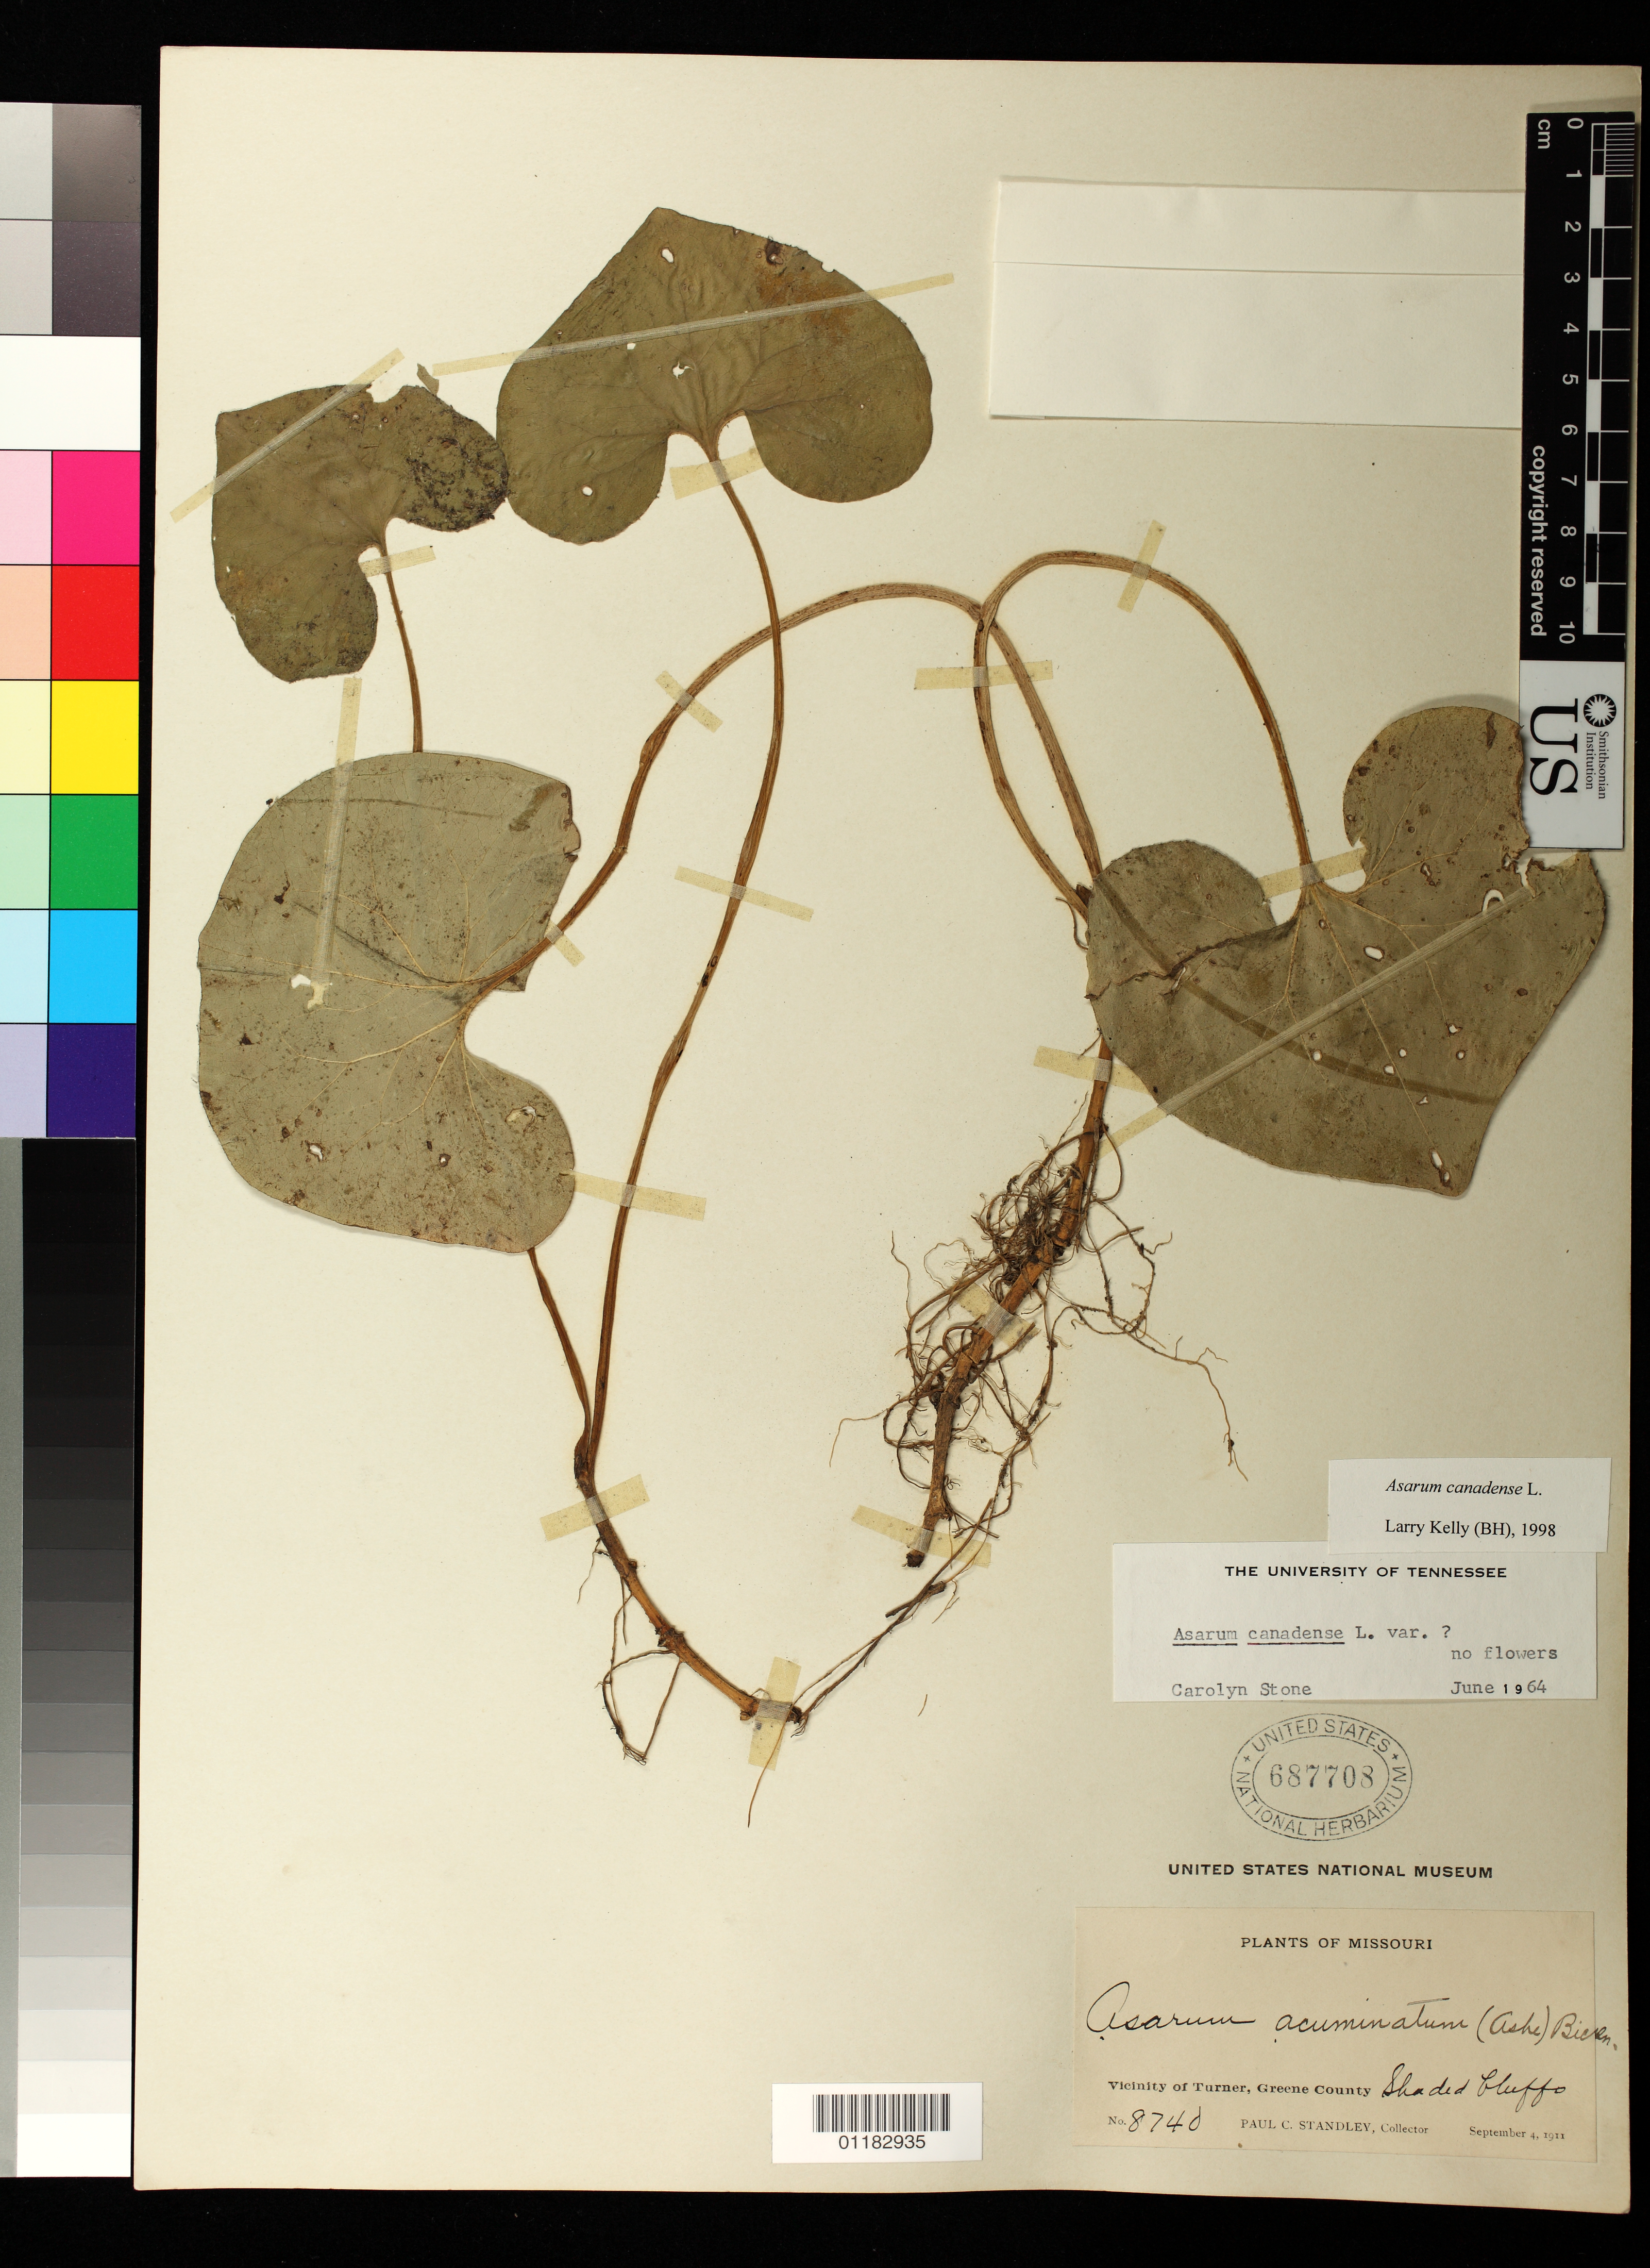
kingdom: Plantae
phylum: Tracheophyta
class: Magnoliopsida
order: Piperales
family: Aristolochiaceae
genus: Asarum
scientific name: Asarum canadense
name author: L.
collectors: P. C. Standley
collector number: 8740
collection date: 1911-09-04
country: United States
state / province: Missouri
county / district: Greene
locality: Vicinity of Turner, Greene County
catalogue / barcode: US 687708